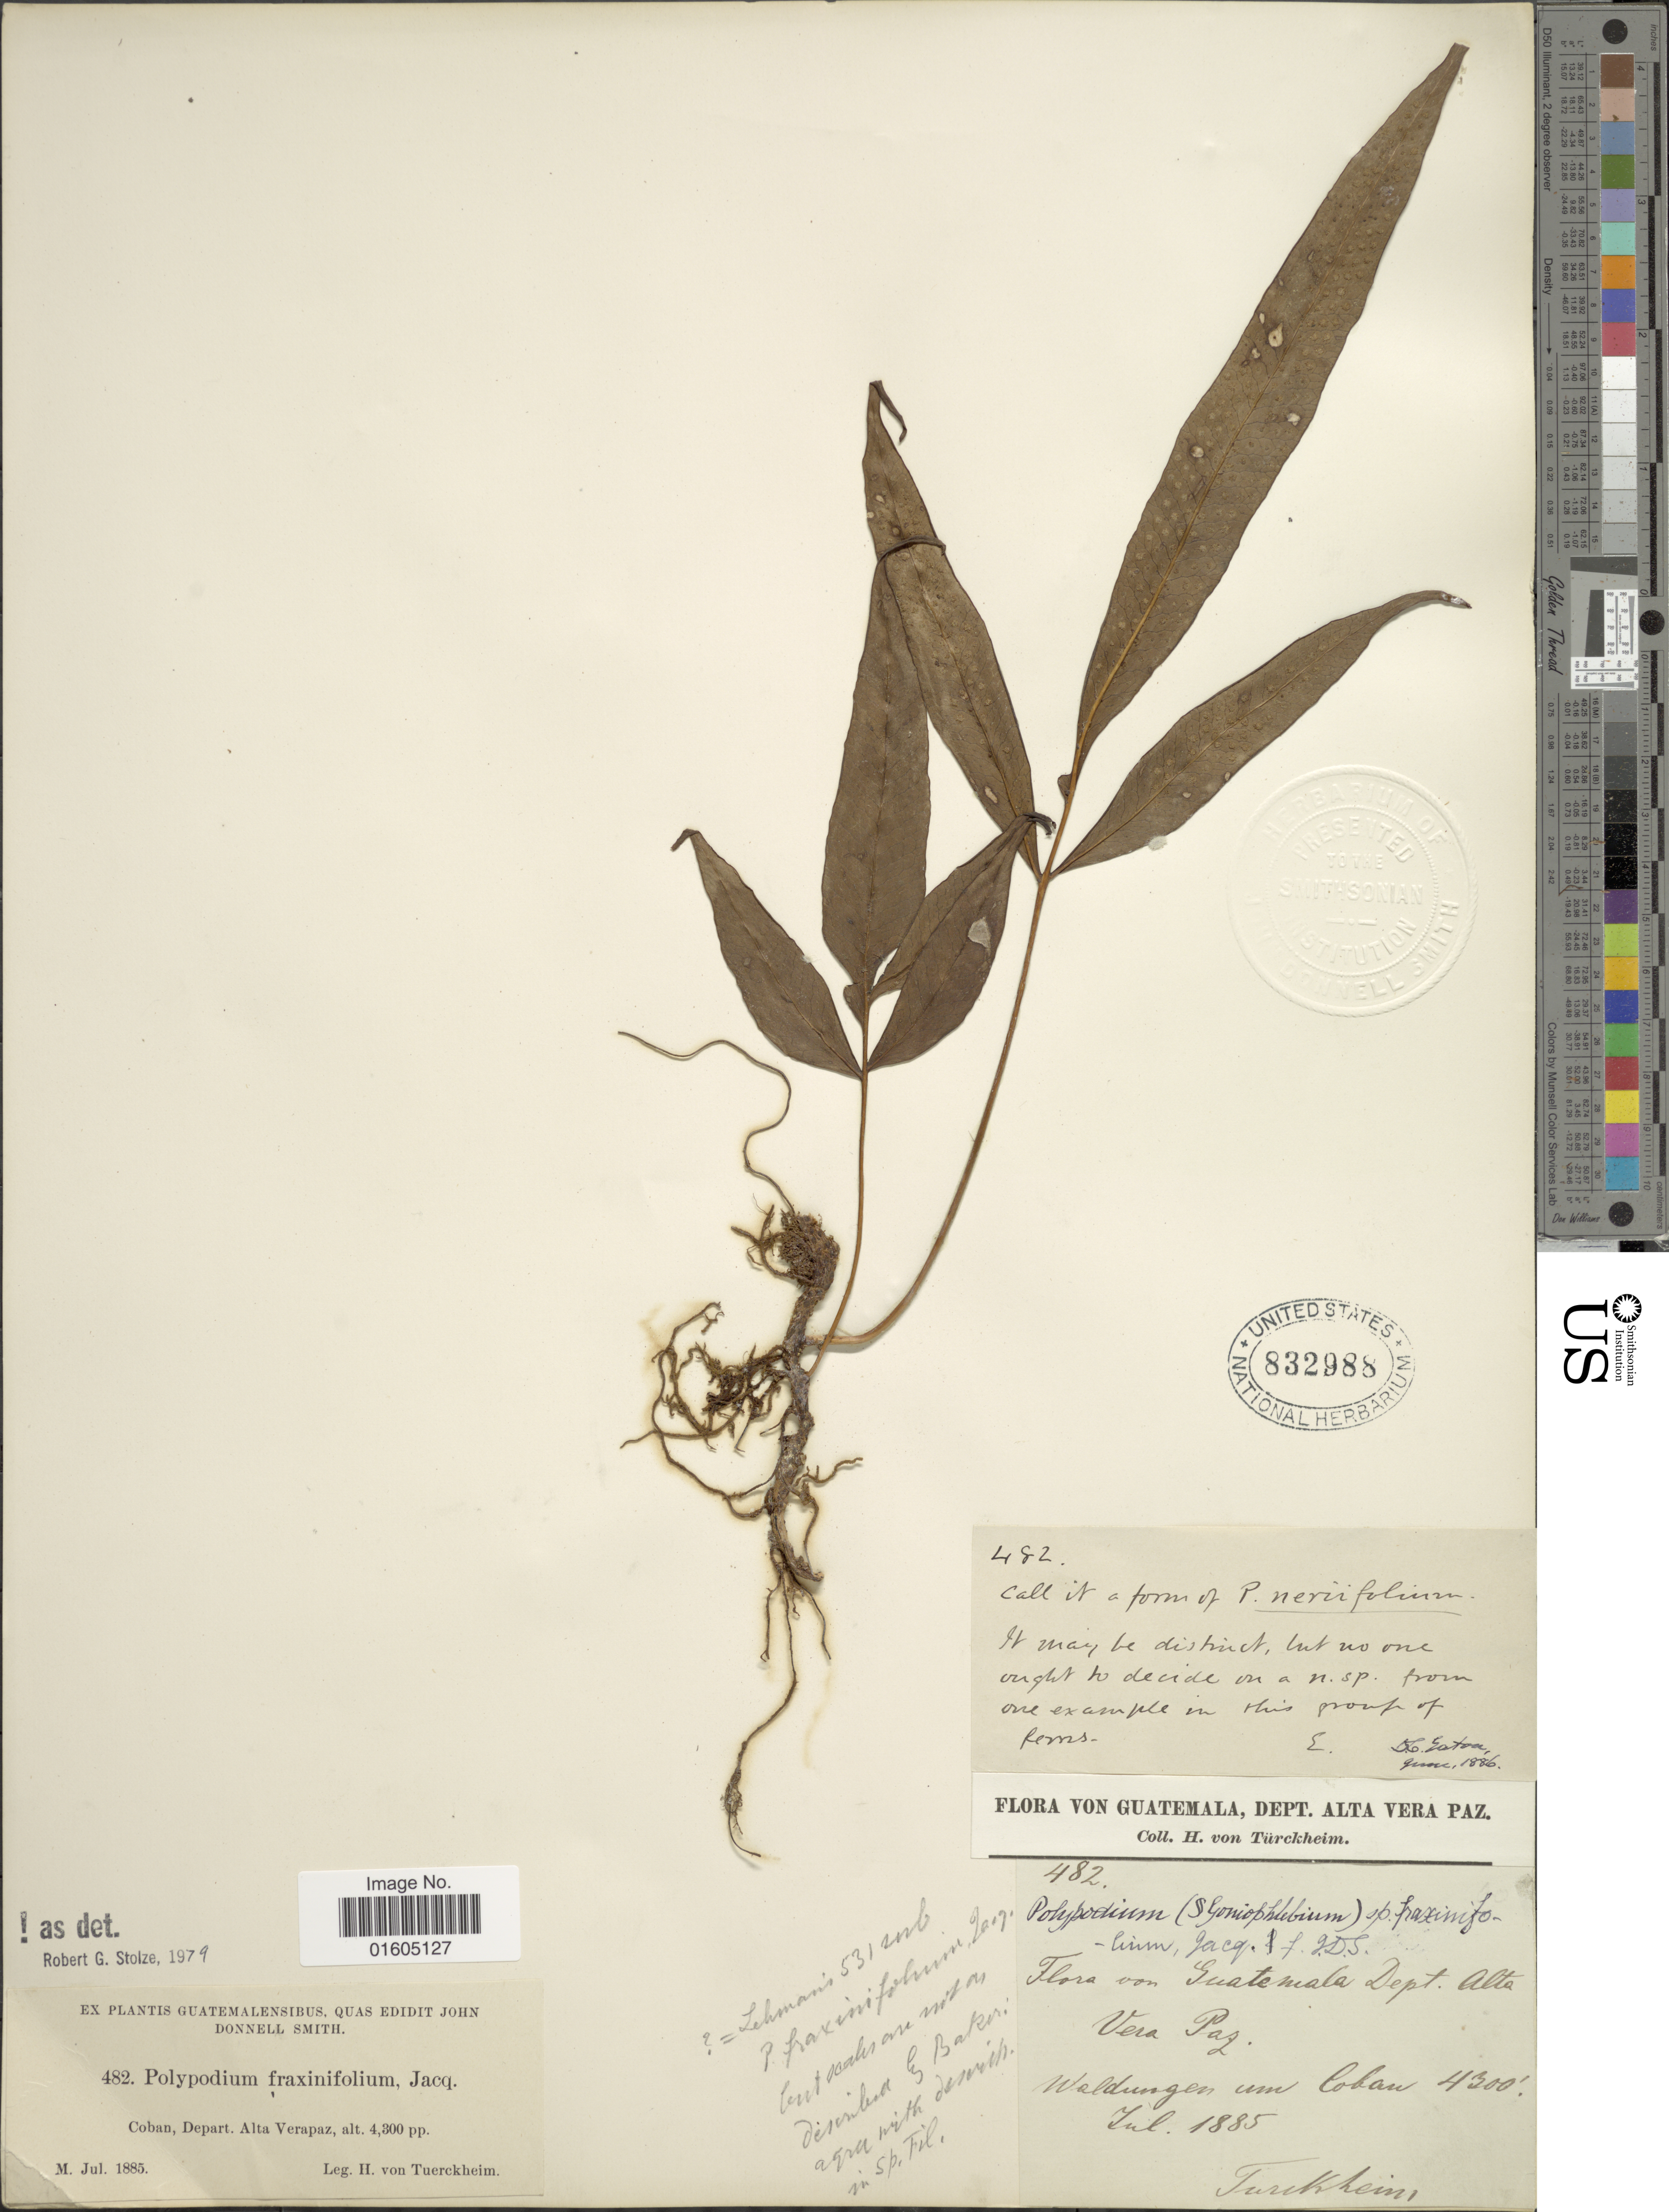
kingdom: Plantae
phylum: Tracheophyta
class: Polypodiopsida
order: Polypodiales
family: Polypodiaceae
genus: Serpocaulon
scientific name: Serpocaulon fraxinifolium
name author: (Jacq.) A.R. Sm.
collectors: H. von Türckheim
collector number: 482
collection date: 1885-07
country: Guatemala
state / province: Alta Verapaz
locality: Waldungen um Cobán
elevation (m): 1311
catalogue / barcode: US 832988